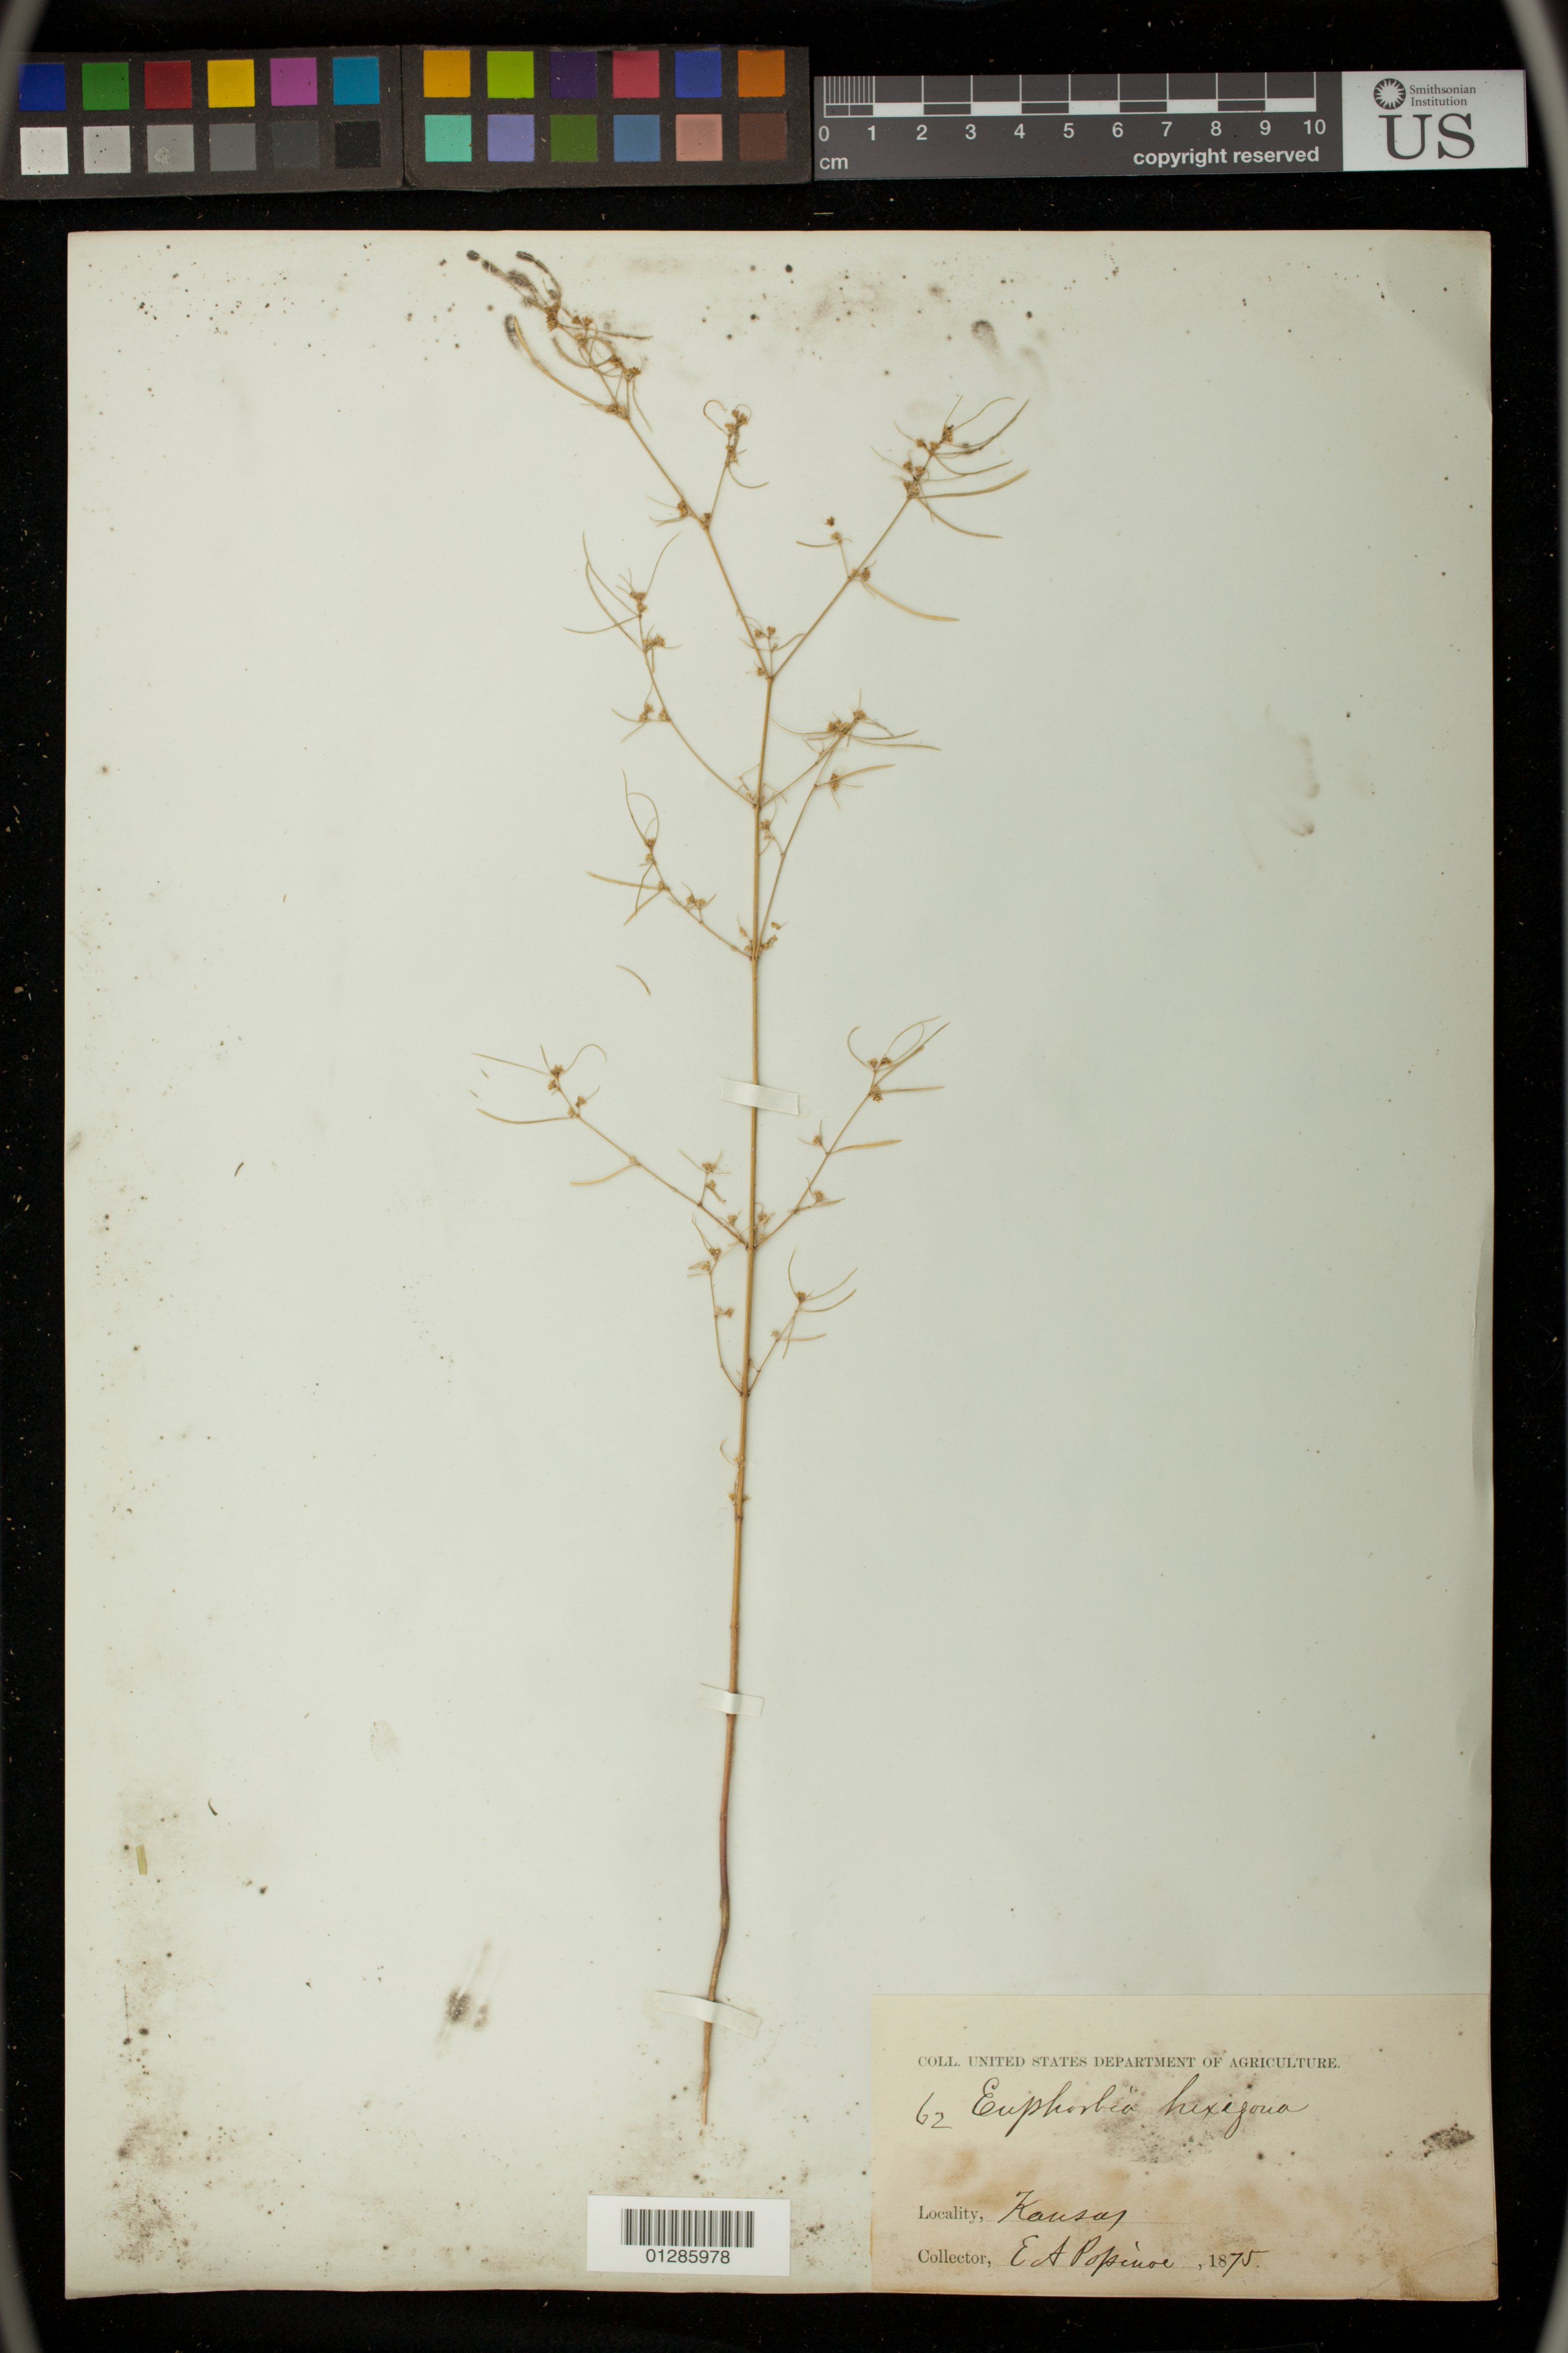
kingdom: Plantae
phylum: Tracheophyta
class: Magnoliopsida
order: Malpighiales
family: Euphorbiaceae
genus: Euphorbia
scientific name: Euphorbia hexagona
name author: Nutt. ex Spreng.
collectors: E. A. Popenoe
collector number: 62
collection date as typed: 1875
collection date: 1875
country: United States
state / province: Kansas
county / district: Rooks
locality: Cliffs